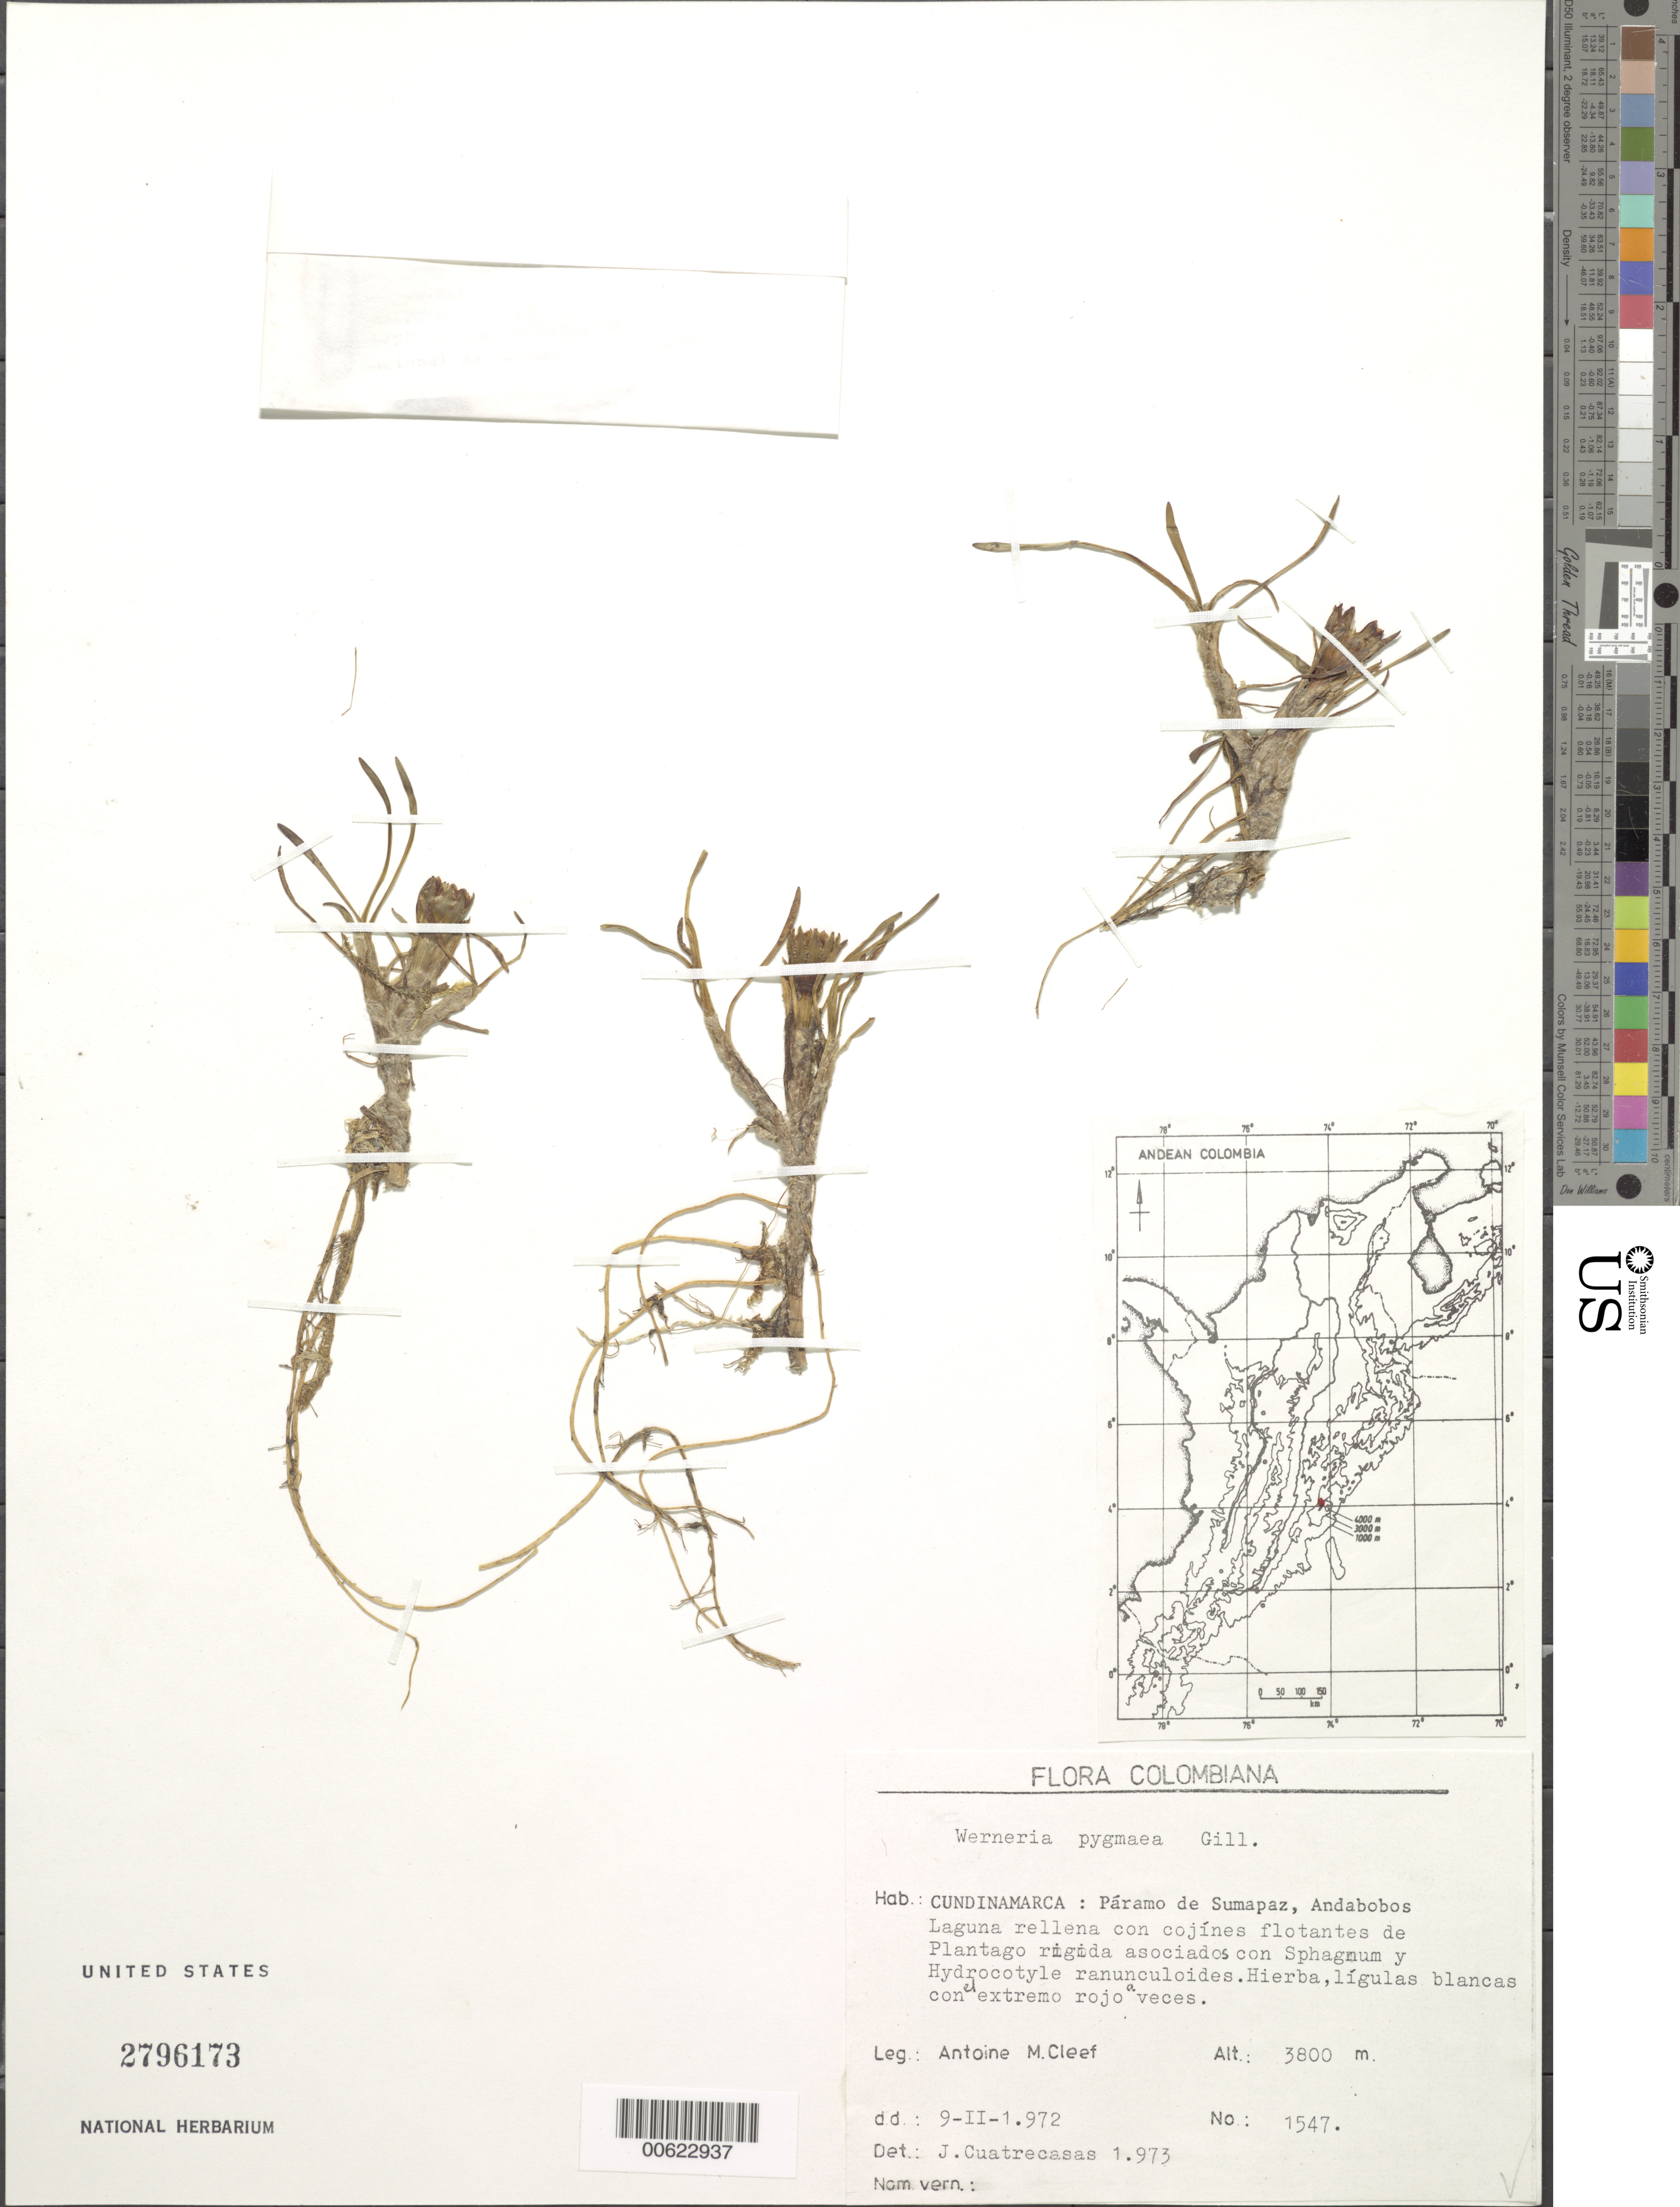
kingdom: Plantae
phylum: Tracheophyta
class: Magnoliopsida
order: Asterales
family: Asteraceae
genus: Werneria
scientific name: Werneria pygmaea complex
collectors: A. M. Cleef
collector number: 1547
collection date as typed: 9-Nov-72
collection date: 1972-11-09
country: Colombia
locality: Dpto. Cundinamarca: Paramo de Sumapaz, Andabobos Laguna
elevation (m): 3800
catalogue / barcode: US 2796173-2